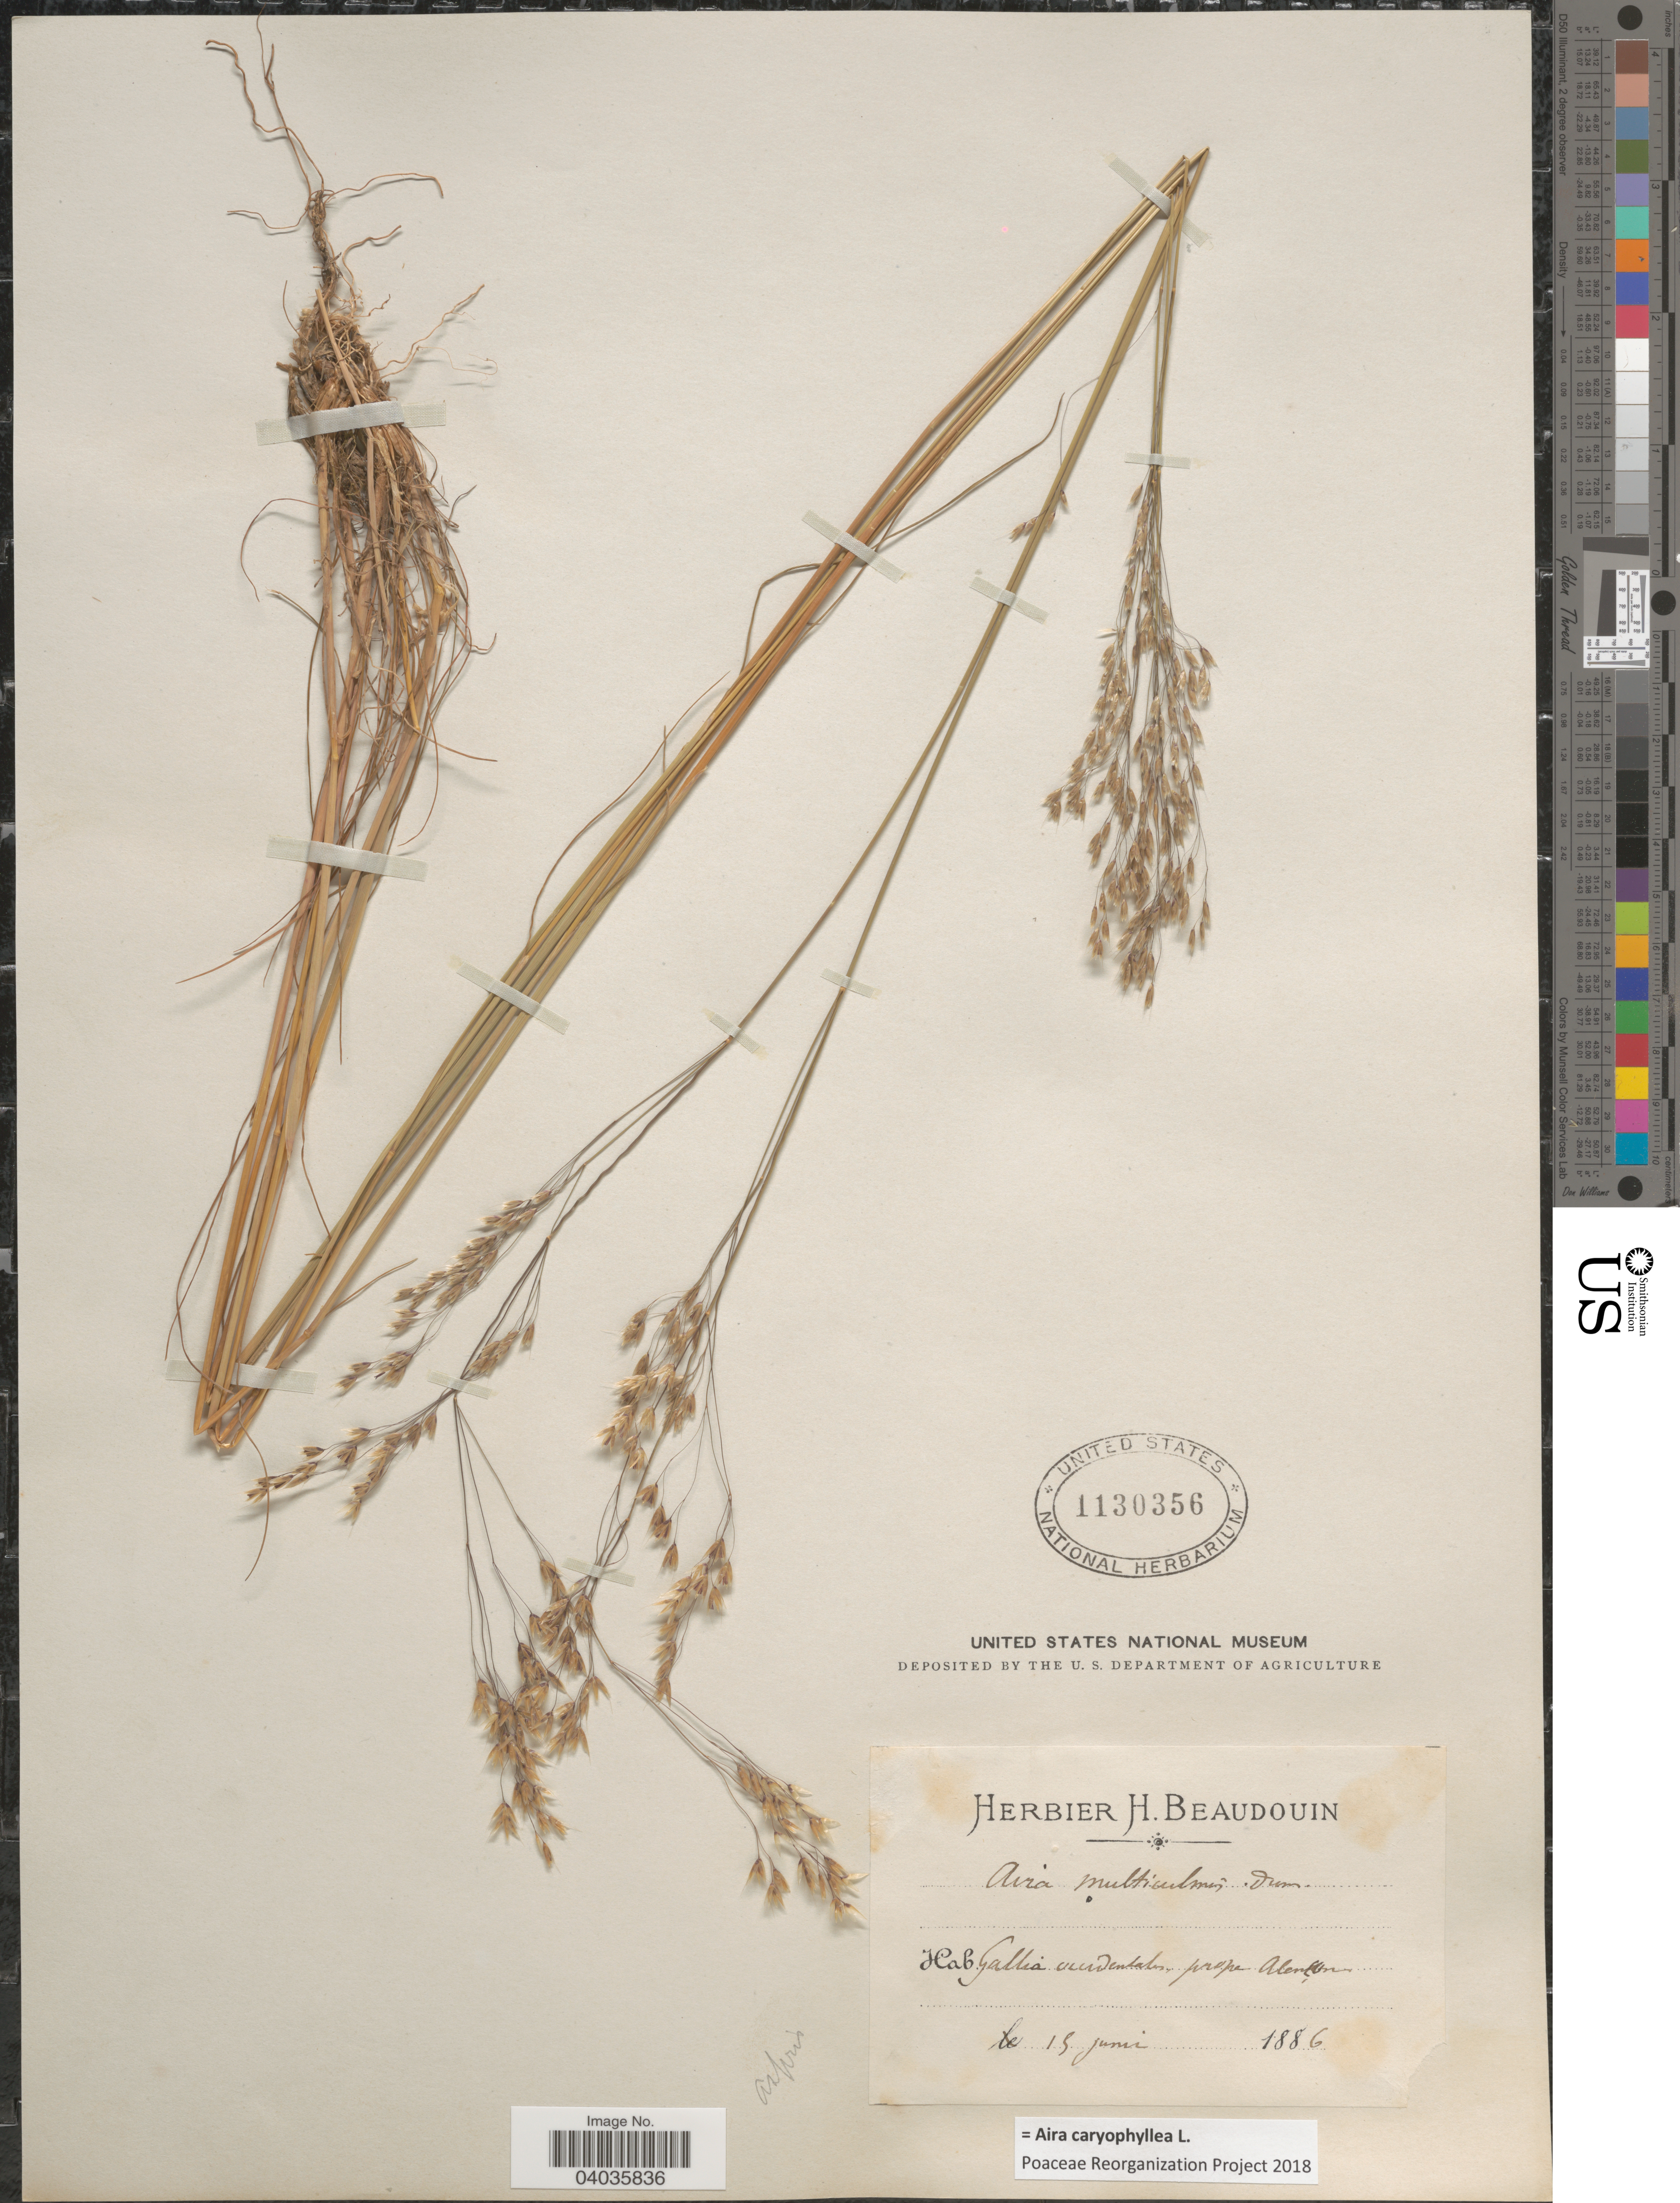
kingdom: Plantae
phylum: Tracheophyta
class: Liliopsida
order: Poales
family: Poaceae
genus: Aira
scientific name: Aira caryophyllea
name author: L.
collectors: ex herb. H. Beaudouin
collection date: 1886-06-15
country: France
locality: Gallia occidentalis prope Alençon.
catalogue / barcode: US 1130356